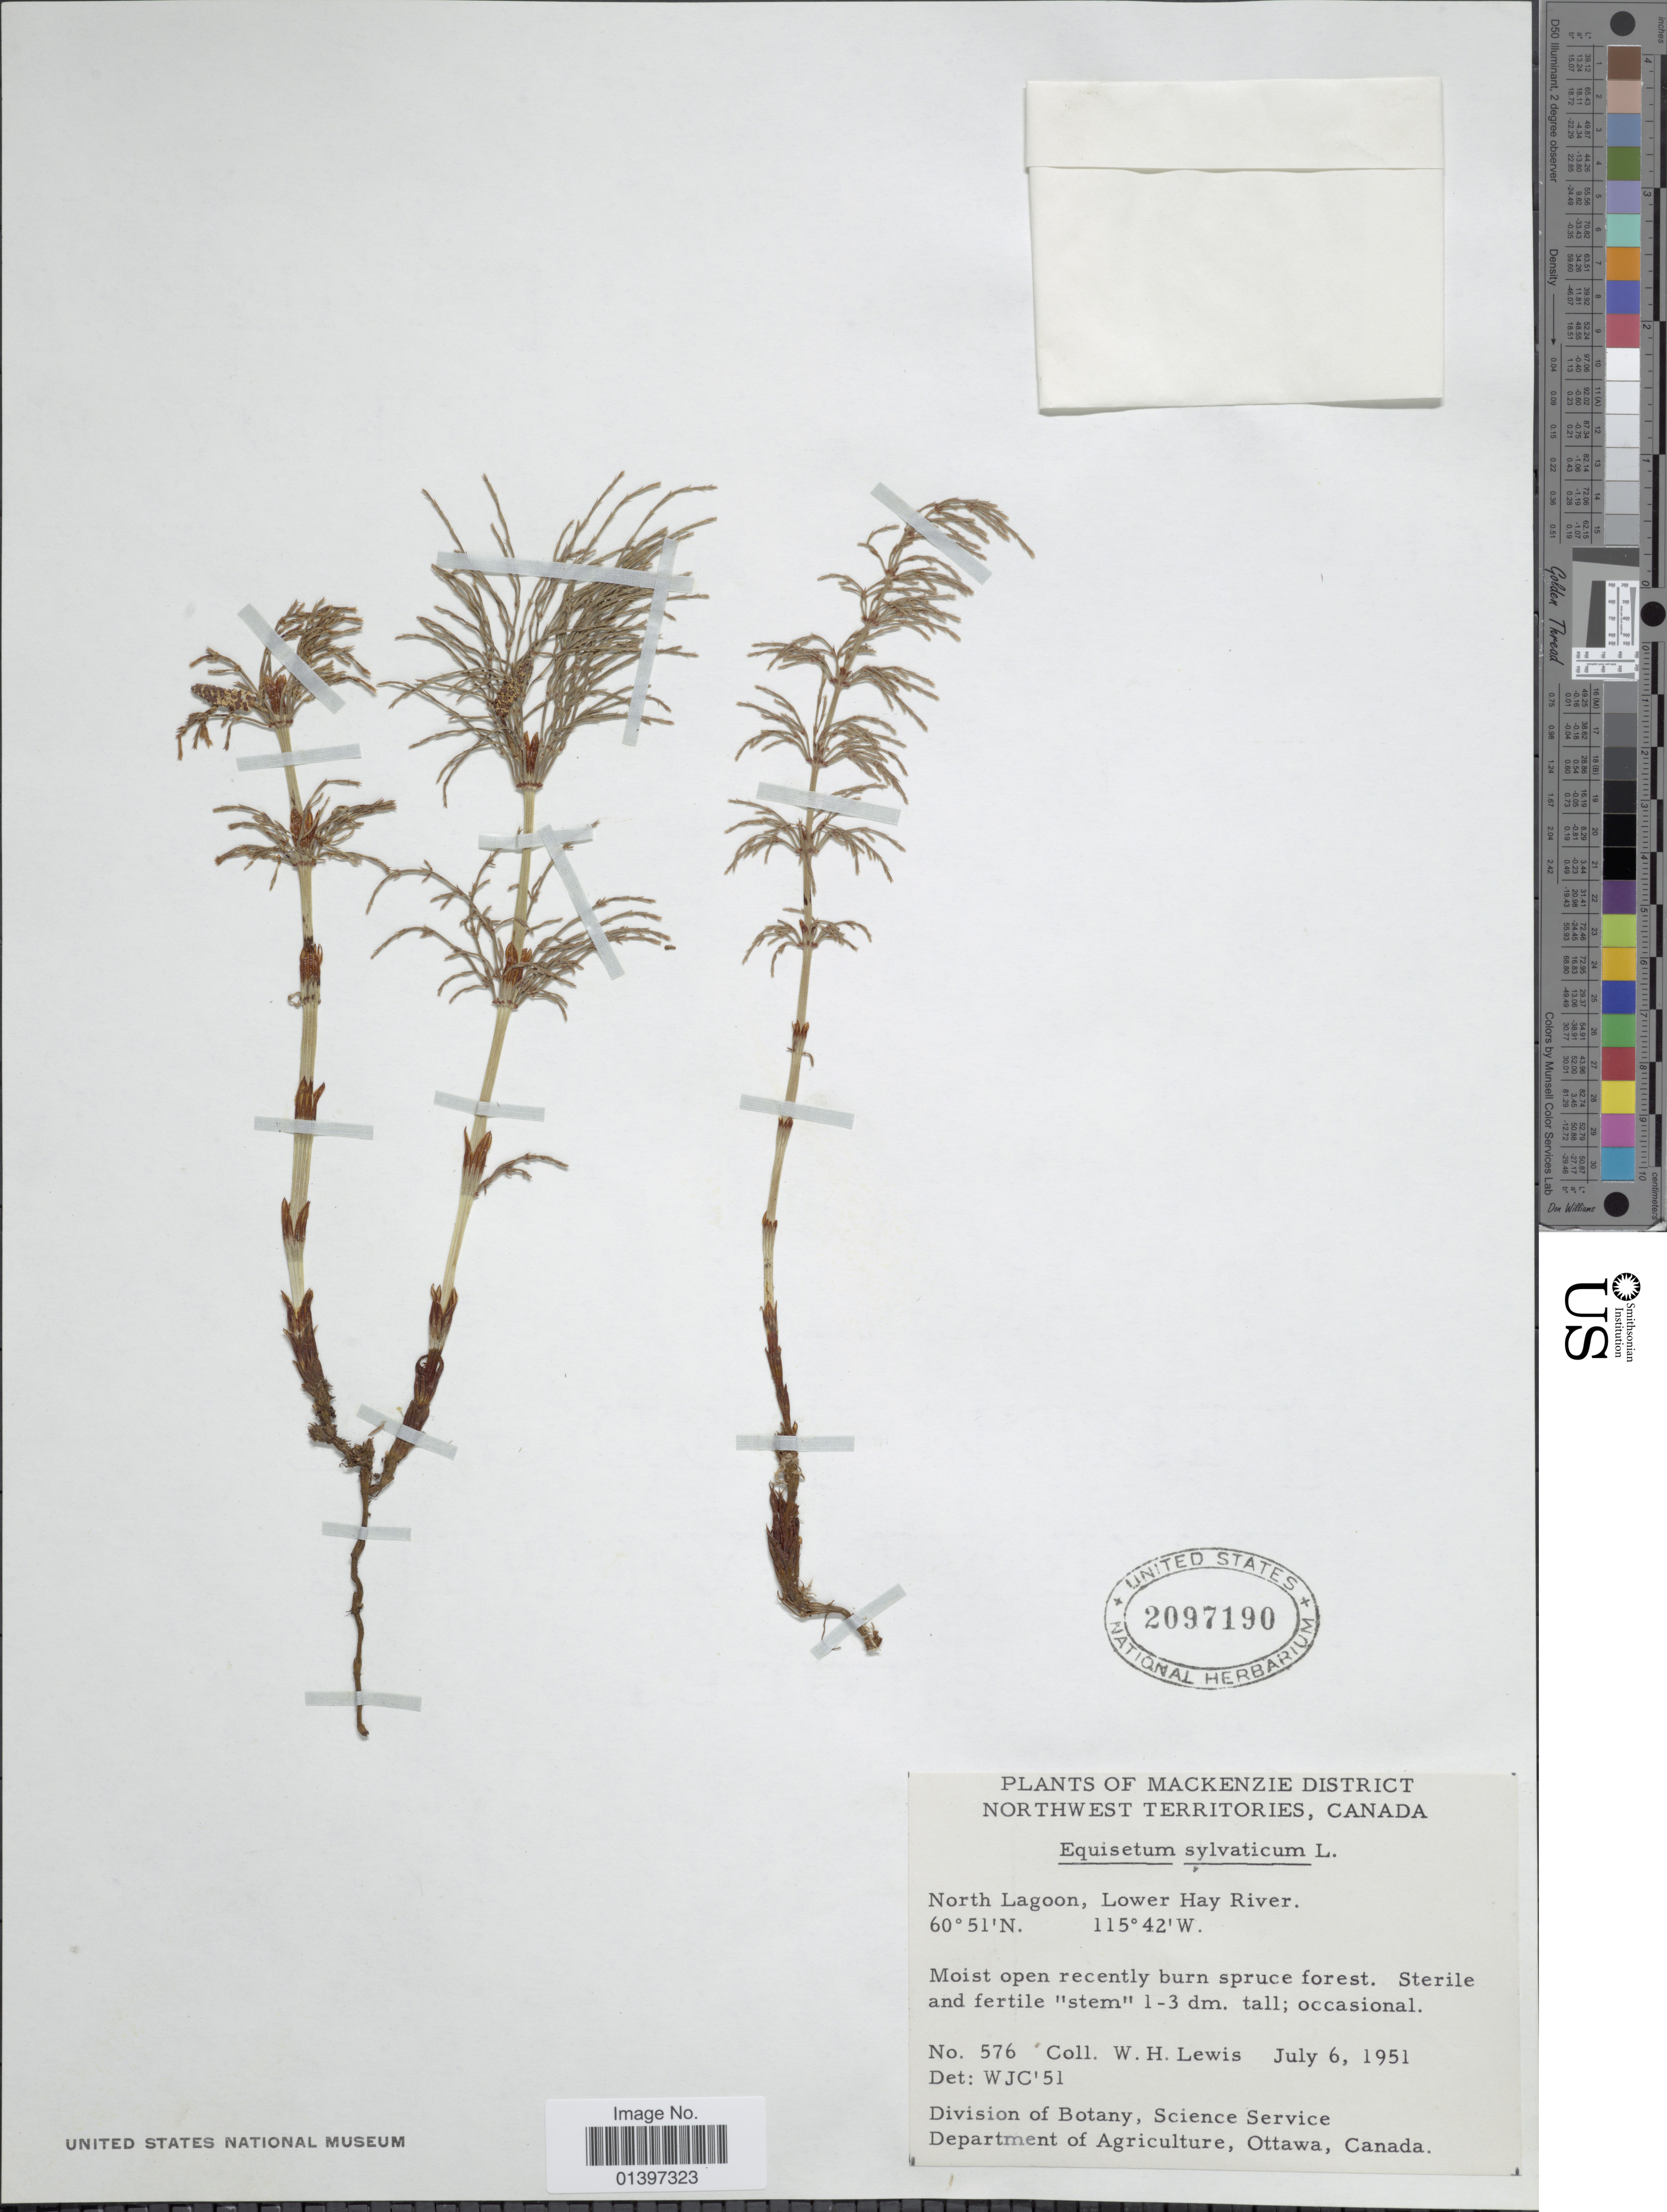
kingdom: Plantae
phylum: Tracheophyta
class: Polypodiopsida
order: Equisetales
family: Equisetaceae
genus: Equisetum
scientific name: Equisetum sylvaticum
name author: L.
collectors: W. H. Lewis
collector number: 576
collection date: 1951-07-06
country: Canada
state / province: Northwest Territories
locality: Mackenzie District, North Lagoon, Lower Hay River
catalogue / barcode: US 2097190